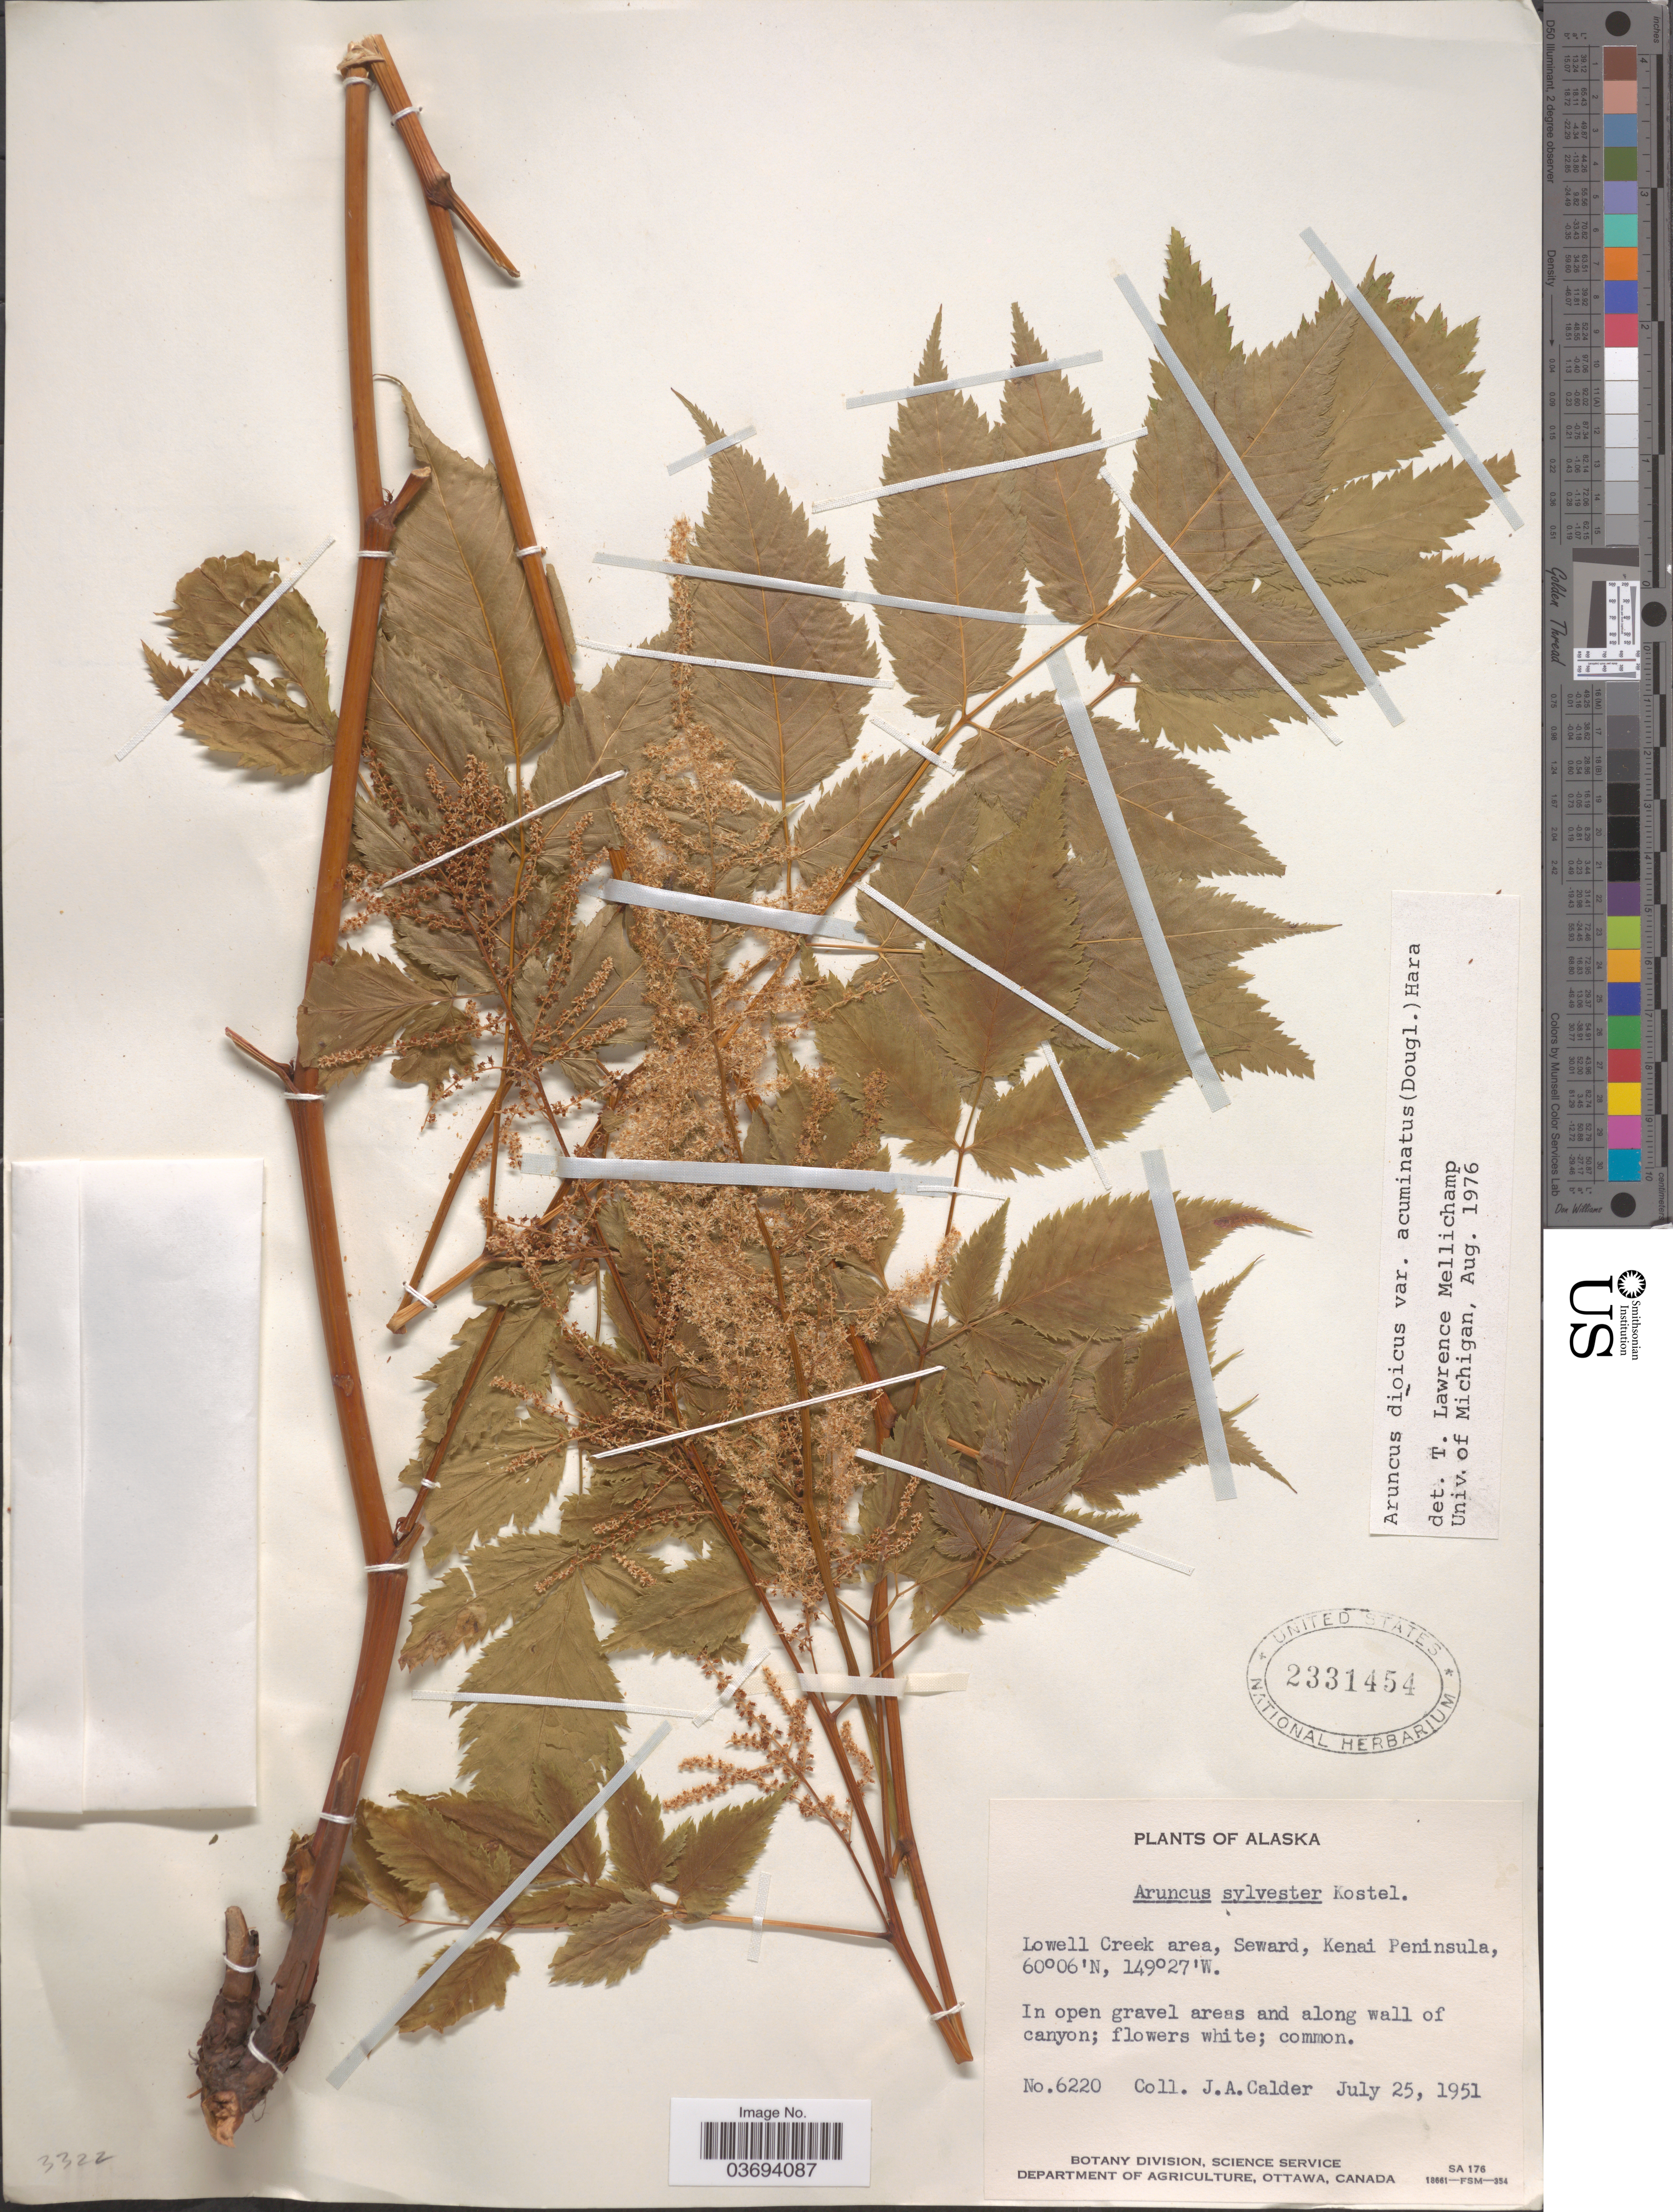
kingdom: Plantae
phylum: Tracheophyta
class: Magnoliopsida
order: Rosales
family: Rosaceae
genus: Aruncus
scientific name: Aruncus dioicus var. acuminatus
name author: (Rydb.) H. Hara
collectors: J. A. Calder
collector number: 6220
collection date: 1951-07-25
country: United States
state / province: Alaska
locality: Lowell Creek area, Seward, Kenai Peninsula.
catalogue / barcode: US 2331454